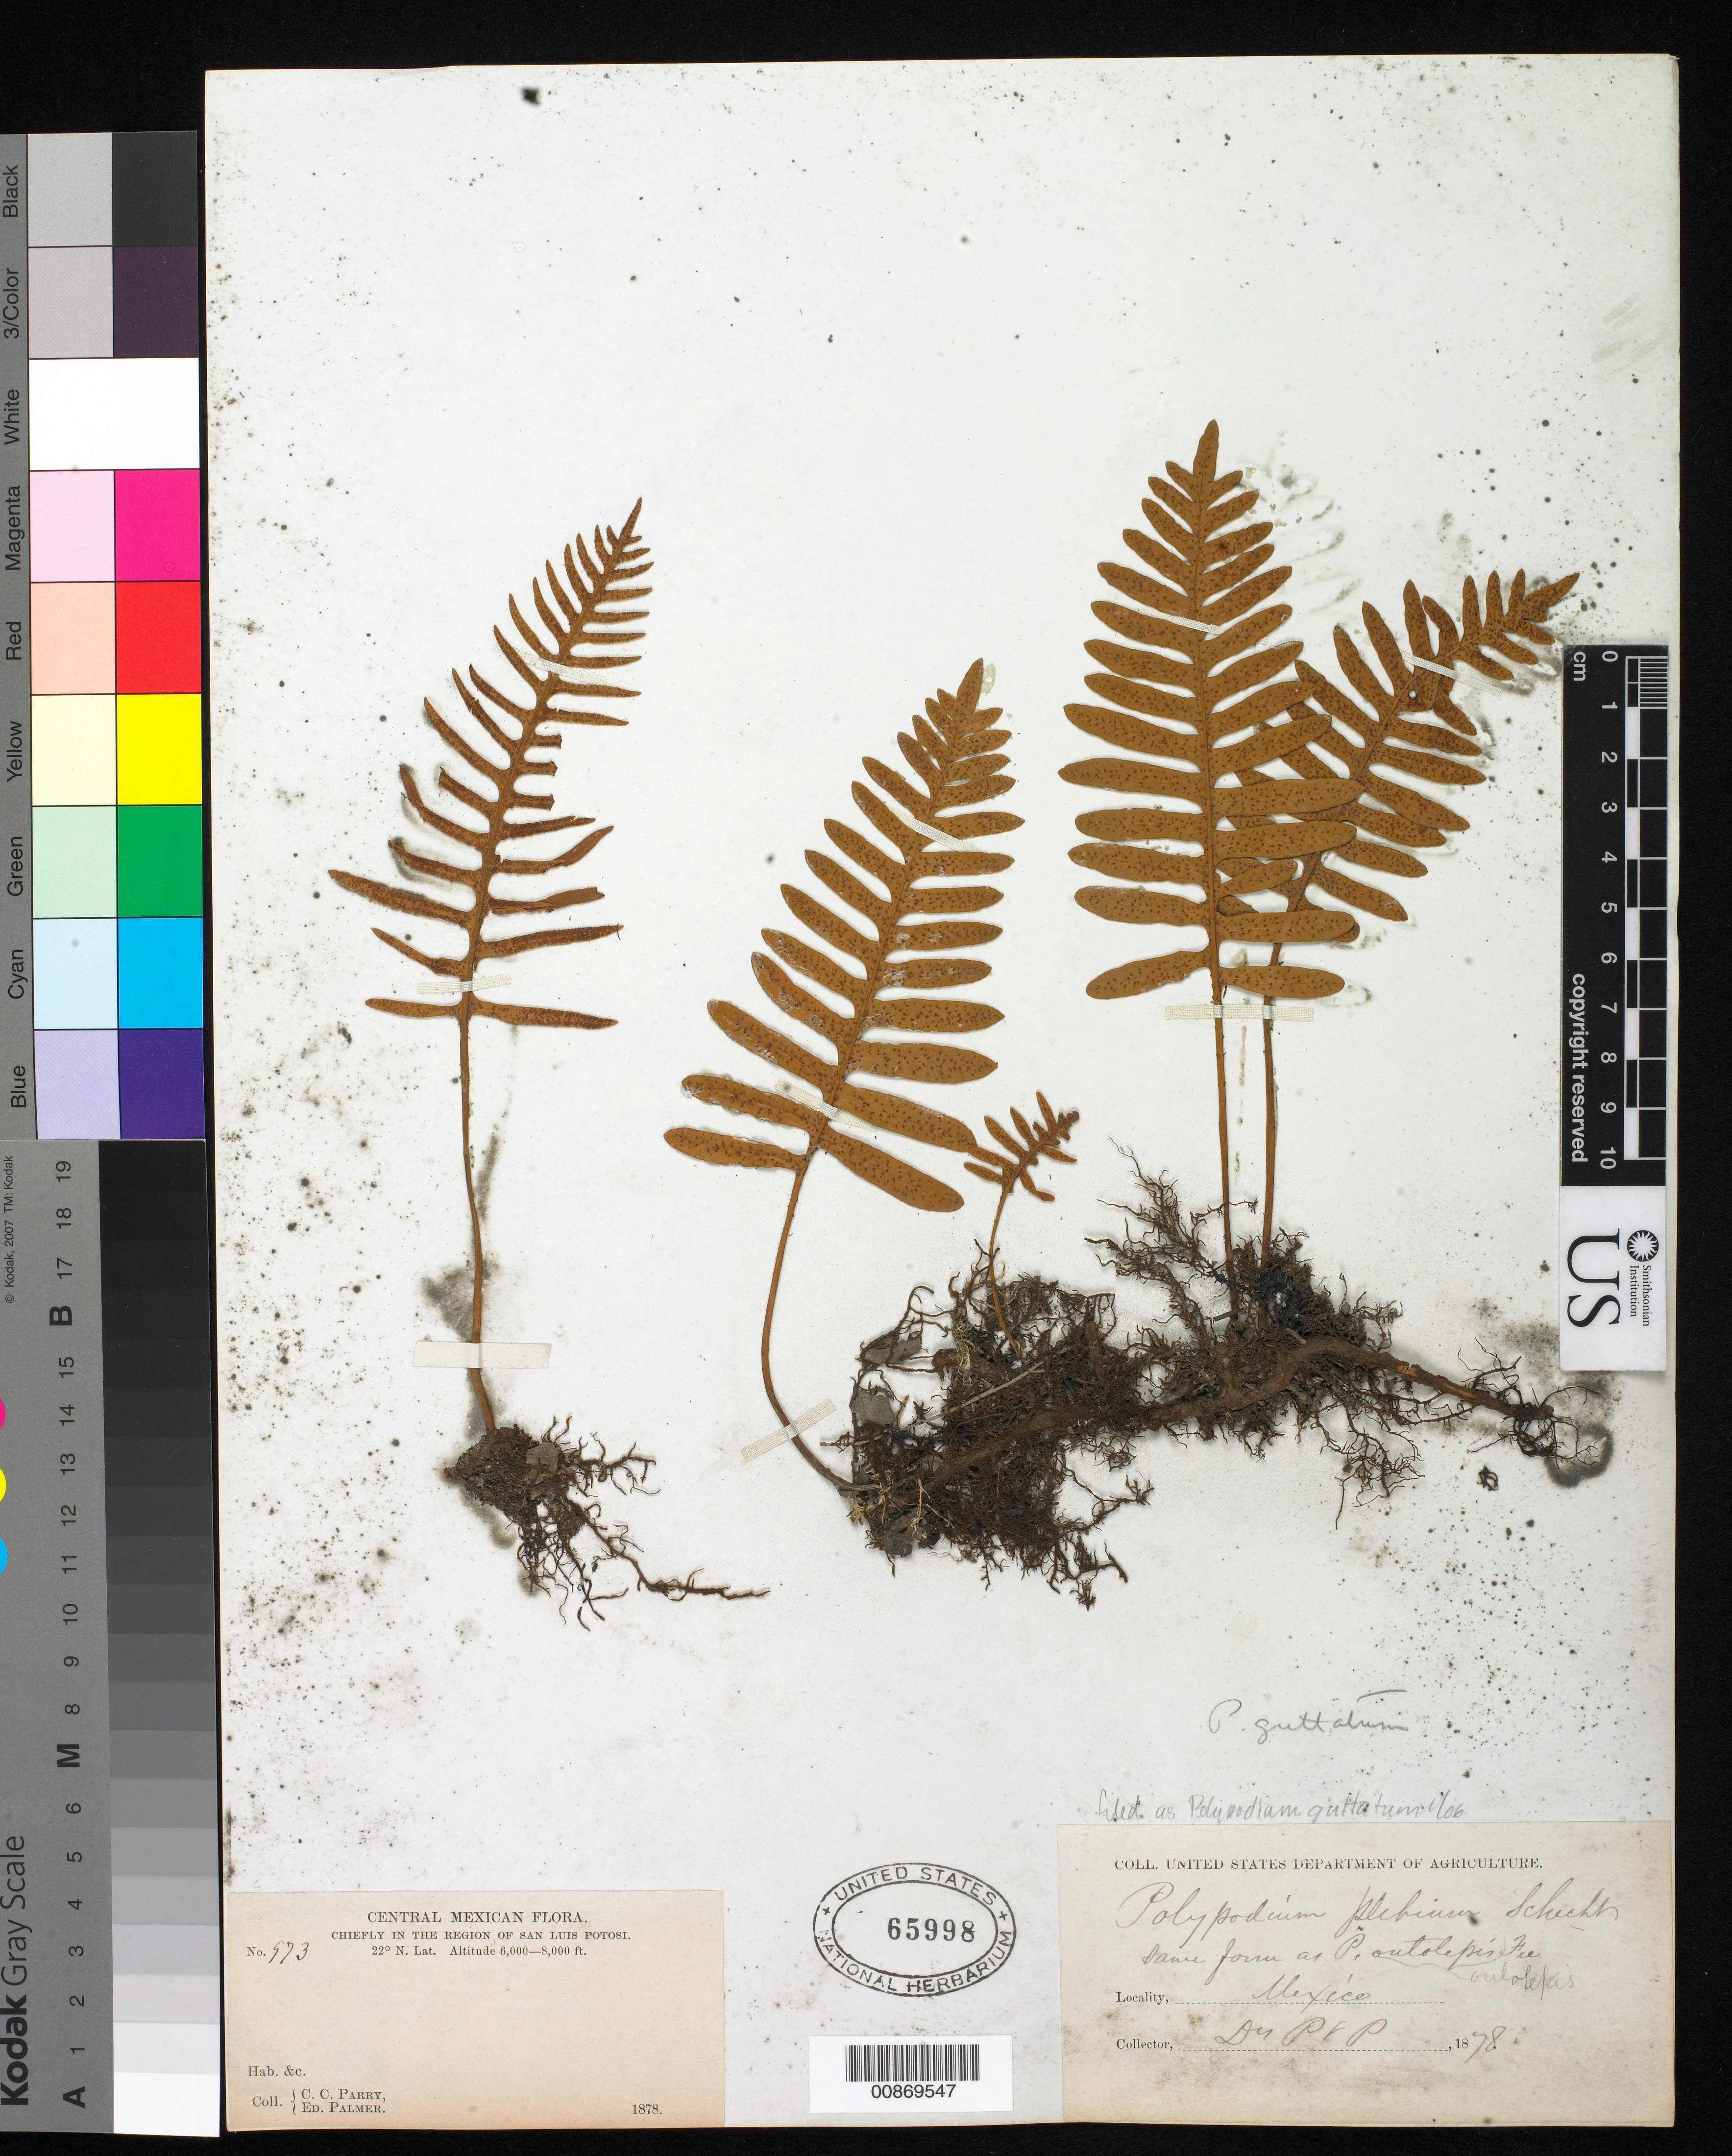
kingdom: Plantae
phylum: Tracheophyta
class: Polypodiopsida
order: Polypodiales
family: Polypodiaceae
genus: Pleopeltis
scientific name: Pleopeltis guttata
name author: (Maxon) E.G. Andrews & Windham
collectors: C. C. Parry & E. Palmer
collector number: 973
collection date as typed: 1878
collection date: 1878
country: Mexico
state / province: San Luis Potosí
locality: Chiefly in the region of San Luis Potosí.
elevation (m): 1829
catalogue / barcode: US 65998